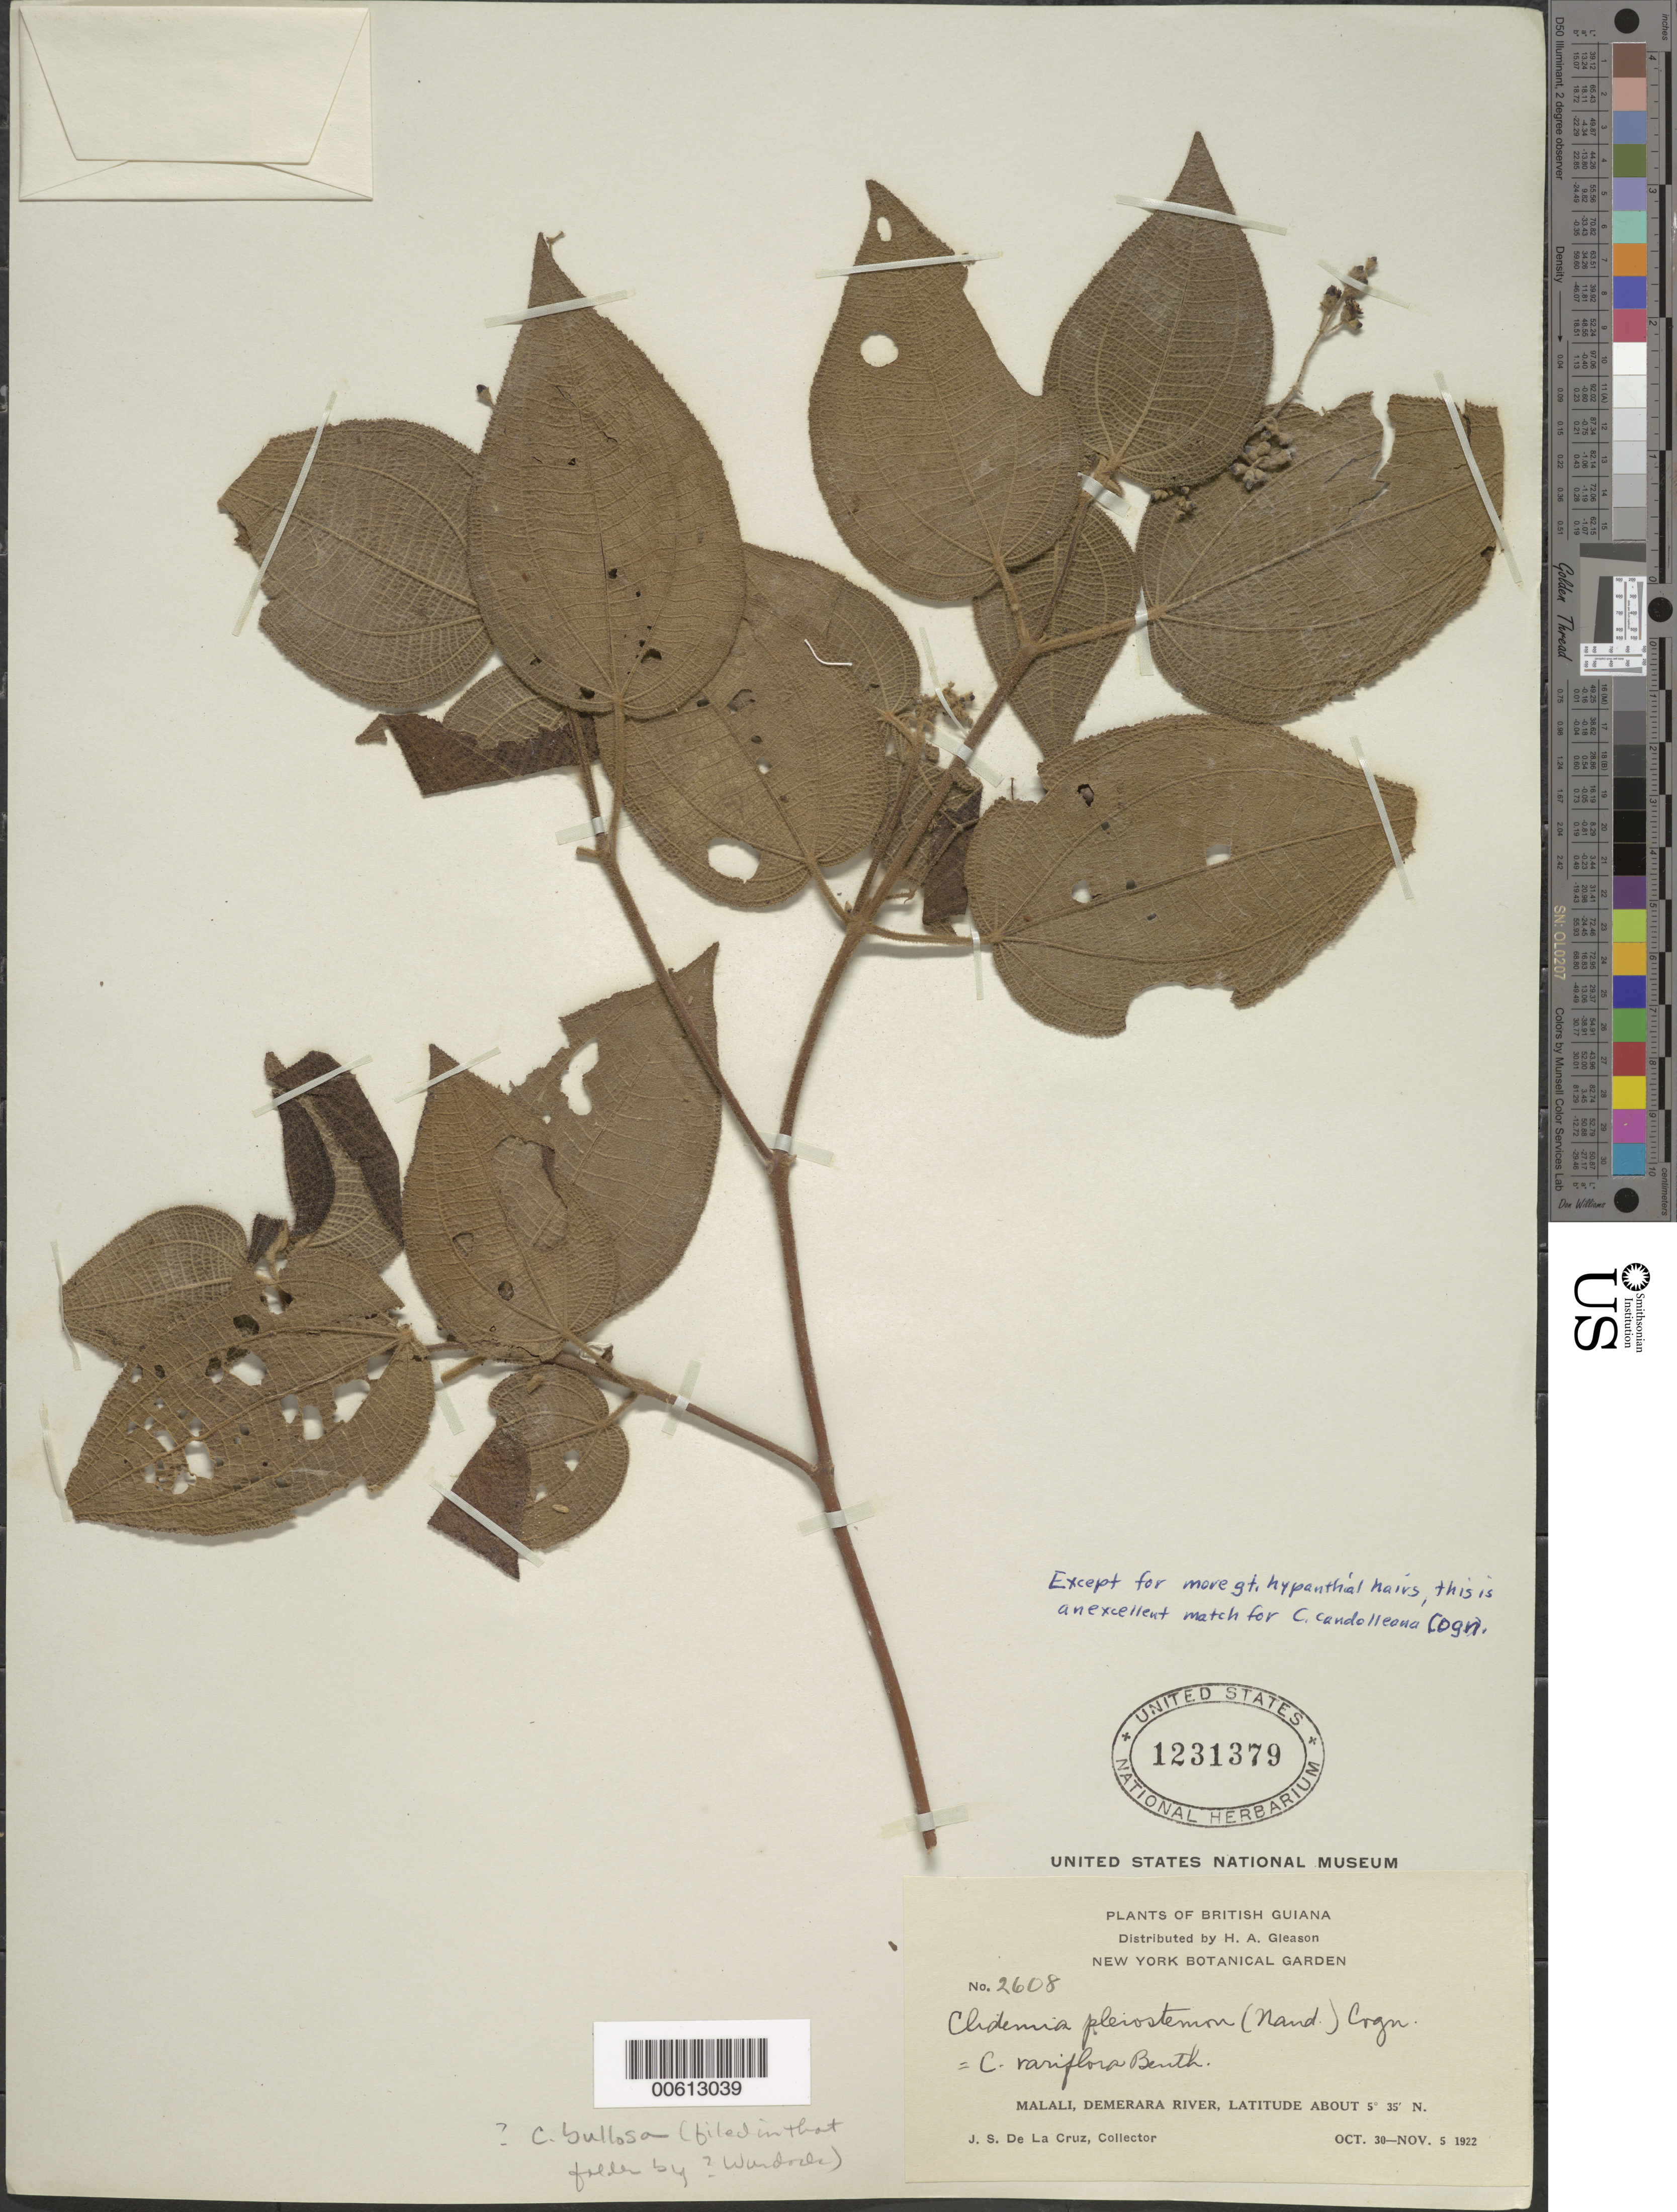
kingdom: Plantae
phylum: Tracheophyta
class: Magnoliopsida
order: Myrtales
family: Melastomataceae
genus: Clidemia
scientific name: Clidemia bullosa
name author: DC.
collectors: J. S. de la Cruz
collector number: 2608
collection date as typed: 30-Oct-22 to 5-Nov-22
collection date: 1922-10-30/1922-11-05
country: Guyana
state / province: U. Demerara-Berbice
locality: Malali, Demerara R.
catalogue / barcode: US 1231379